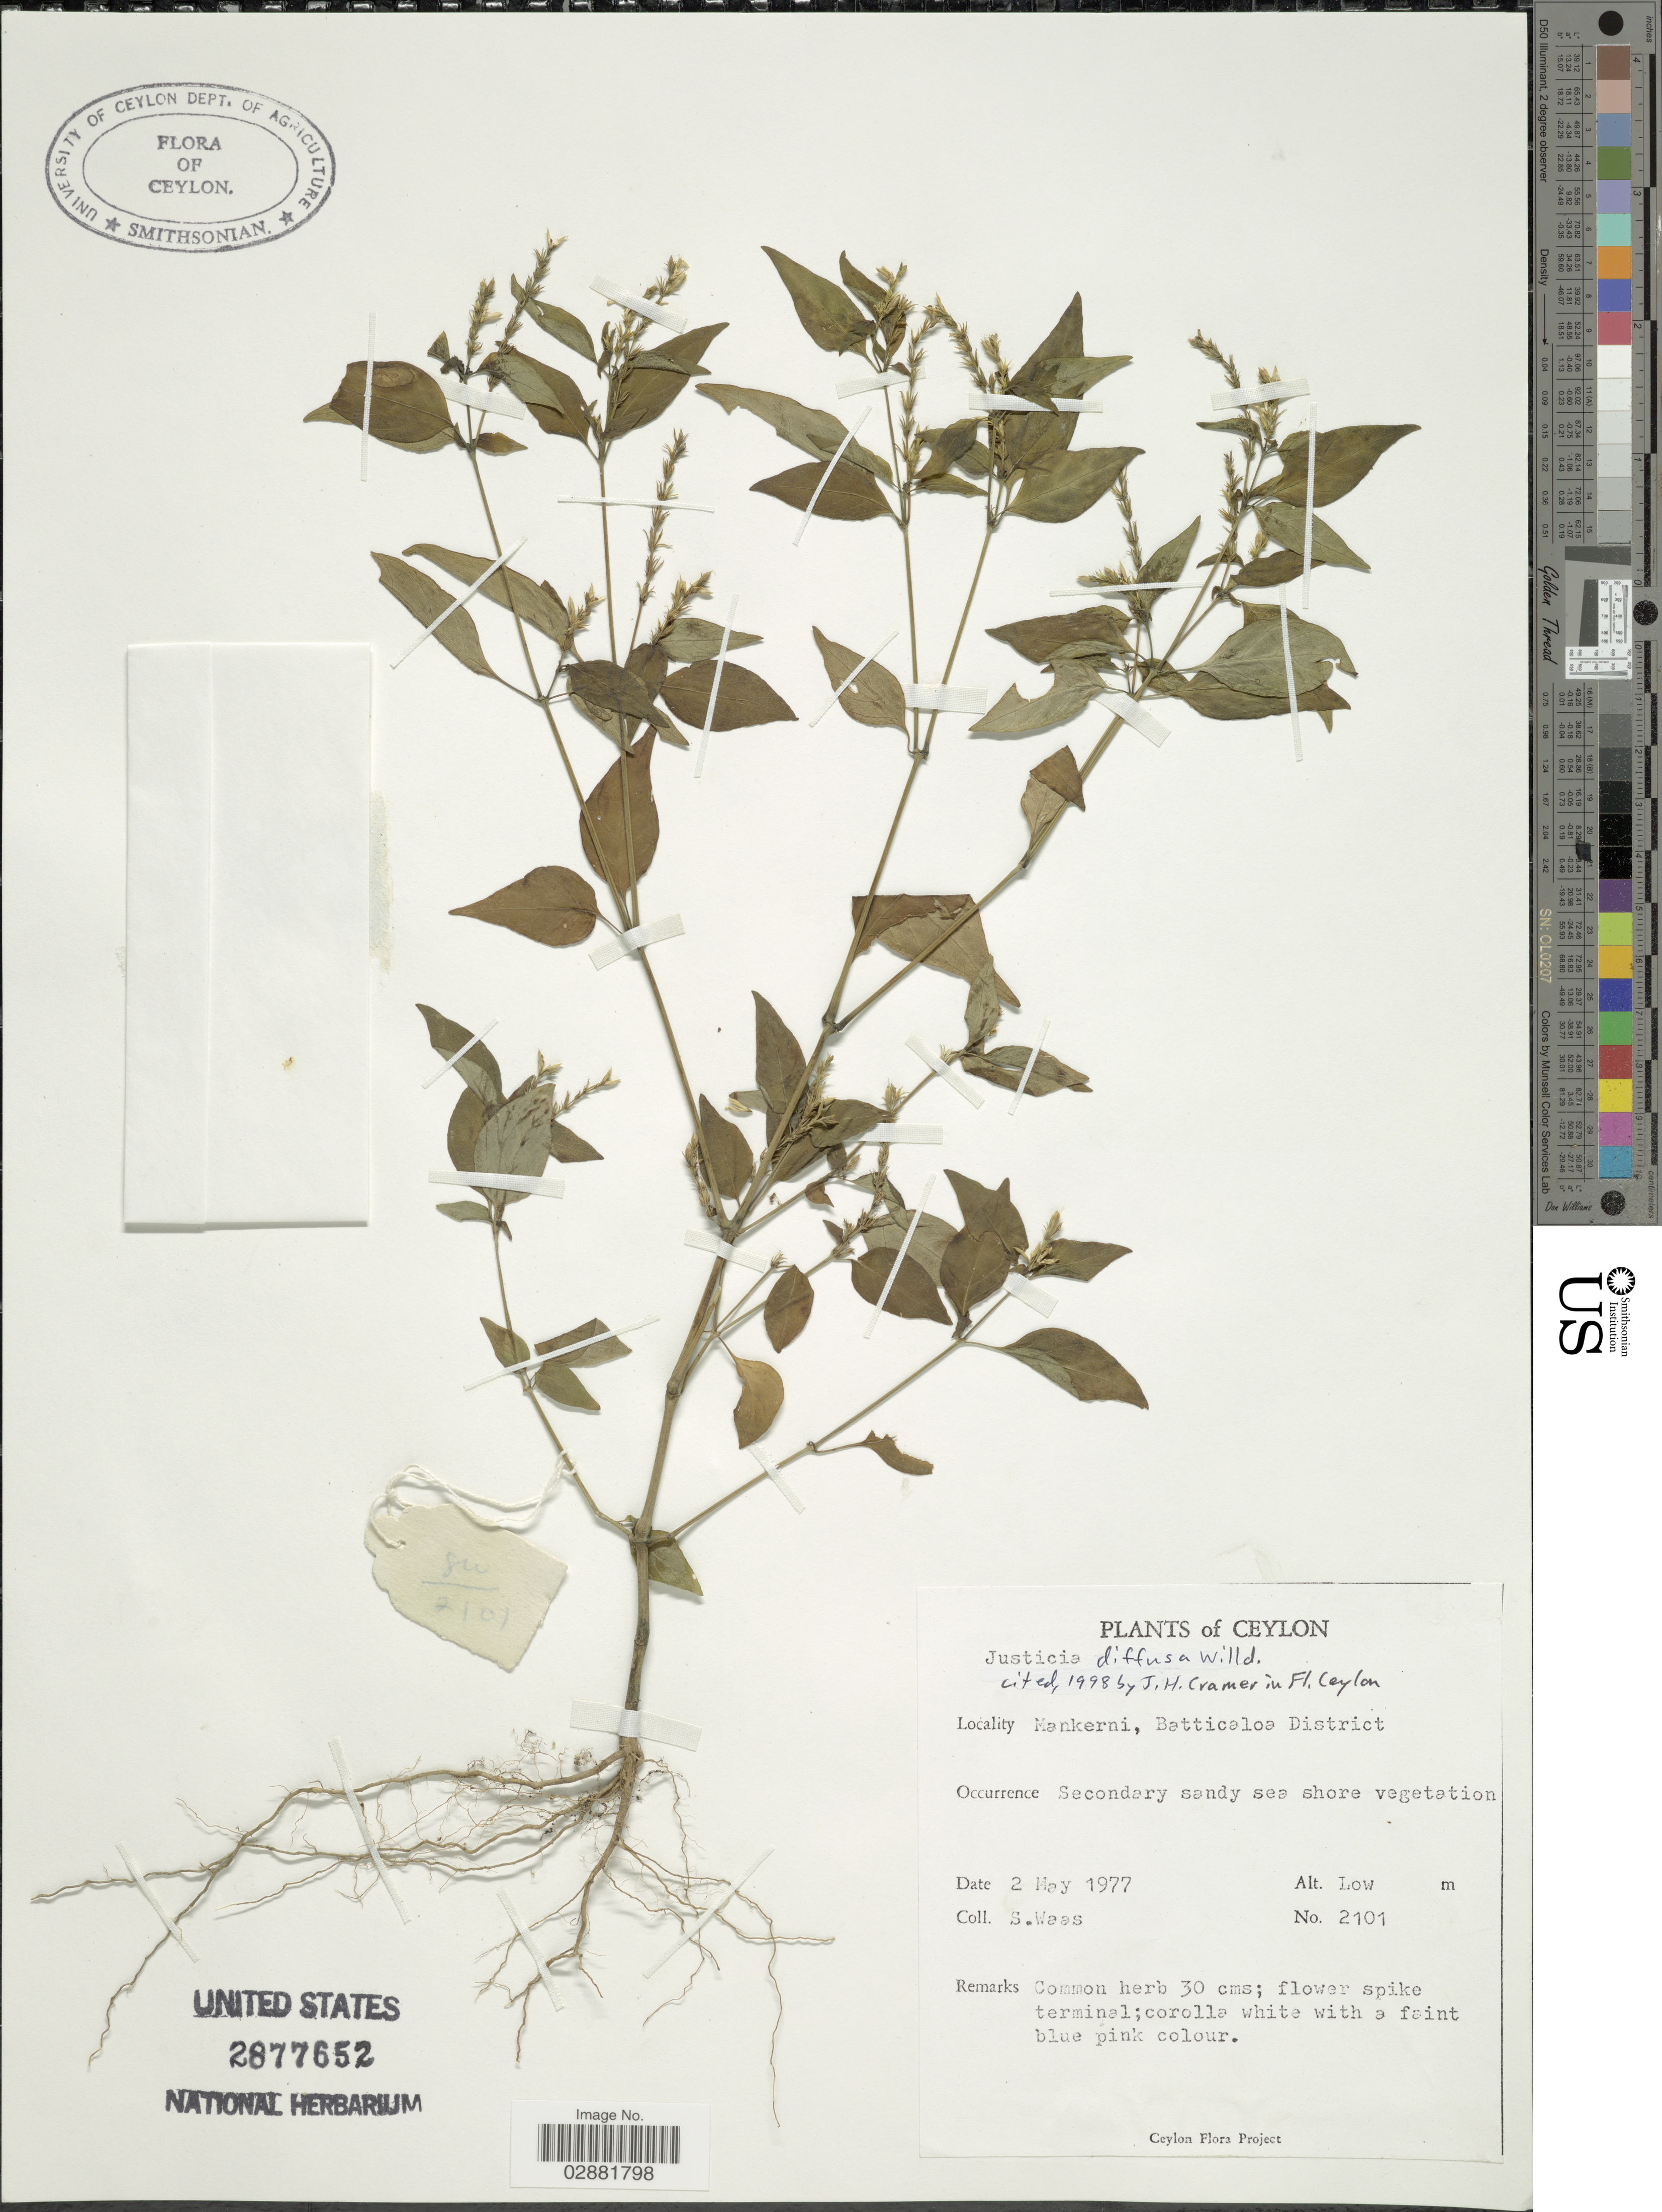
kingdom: Plantae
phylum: Tracheophyta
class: Magnoliopsida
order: Lamiales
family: Acanthaceae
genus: Justicia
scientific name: Justicia diffusa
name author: Willd.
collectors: S. Waas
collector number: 2101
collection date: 1977-05-02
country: Sri Lanka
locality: Mankerni, Batticaloa District, Ceylon.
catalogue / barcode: US 2877652